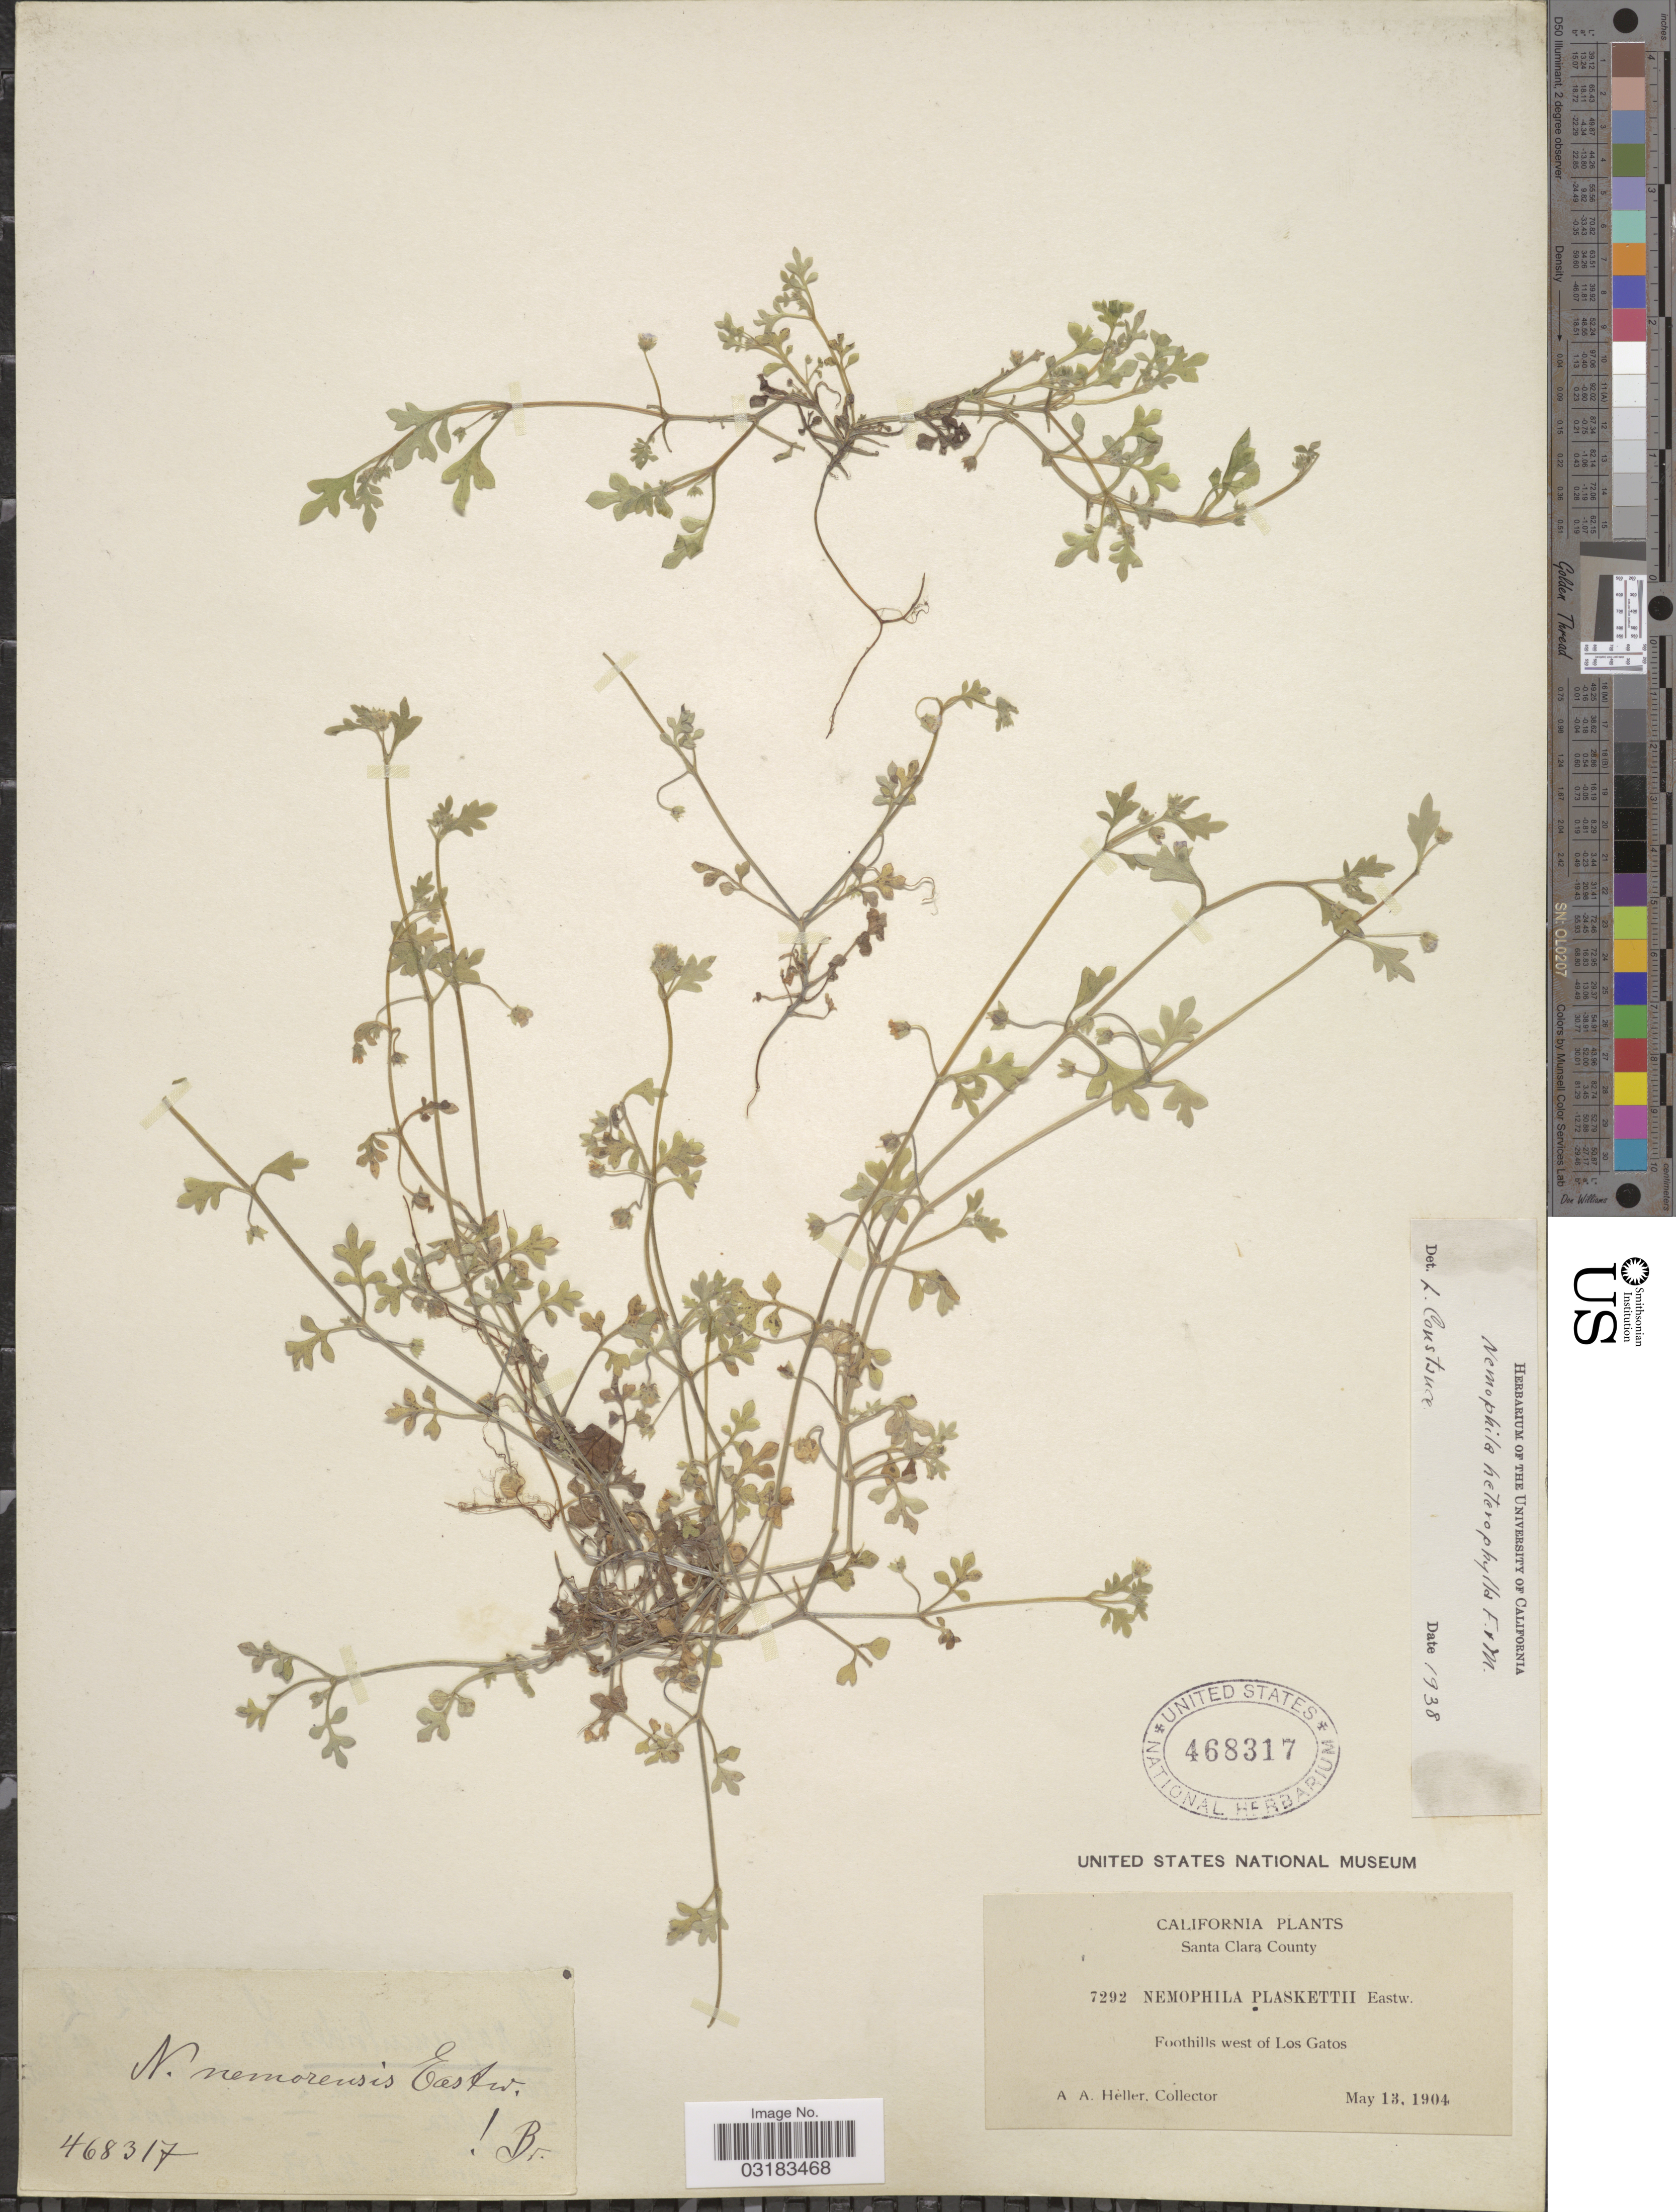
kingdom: Plantae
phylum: Tracheophyta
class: Magnoliopsida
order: Boraginales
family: Hydrophyllaceae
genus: Nemophila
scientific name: Nemophila heterophylla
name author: Fisch. & C.A. Mey.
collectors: A. A. Heller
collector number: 7292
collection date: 1904-05-13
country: United States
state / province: California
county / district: Santa Clara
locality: Santa Clara County. Foothills west of Los Gatos.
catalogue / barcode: US 468317